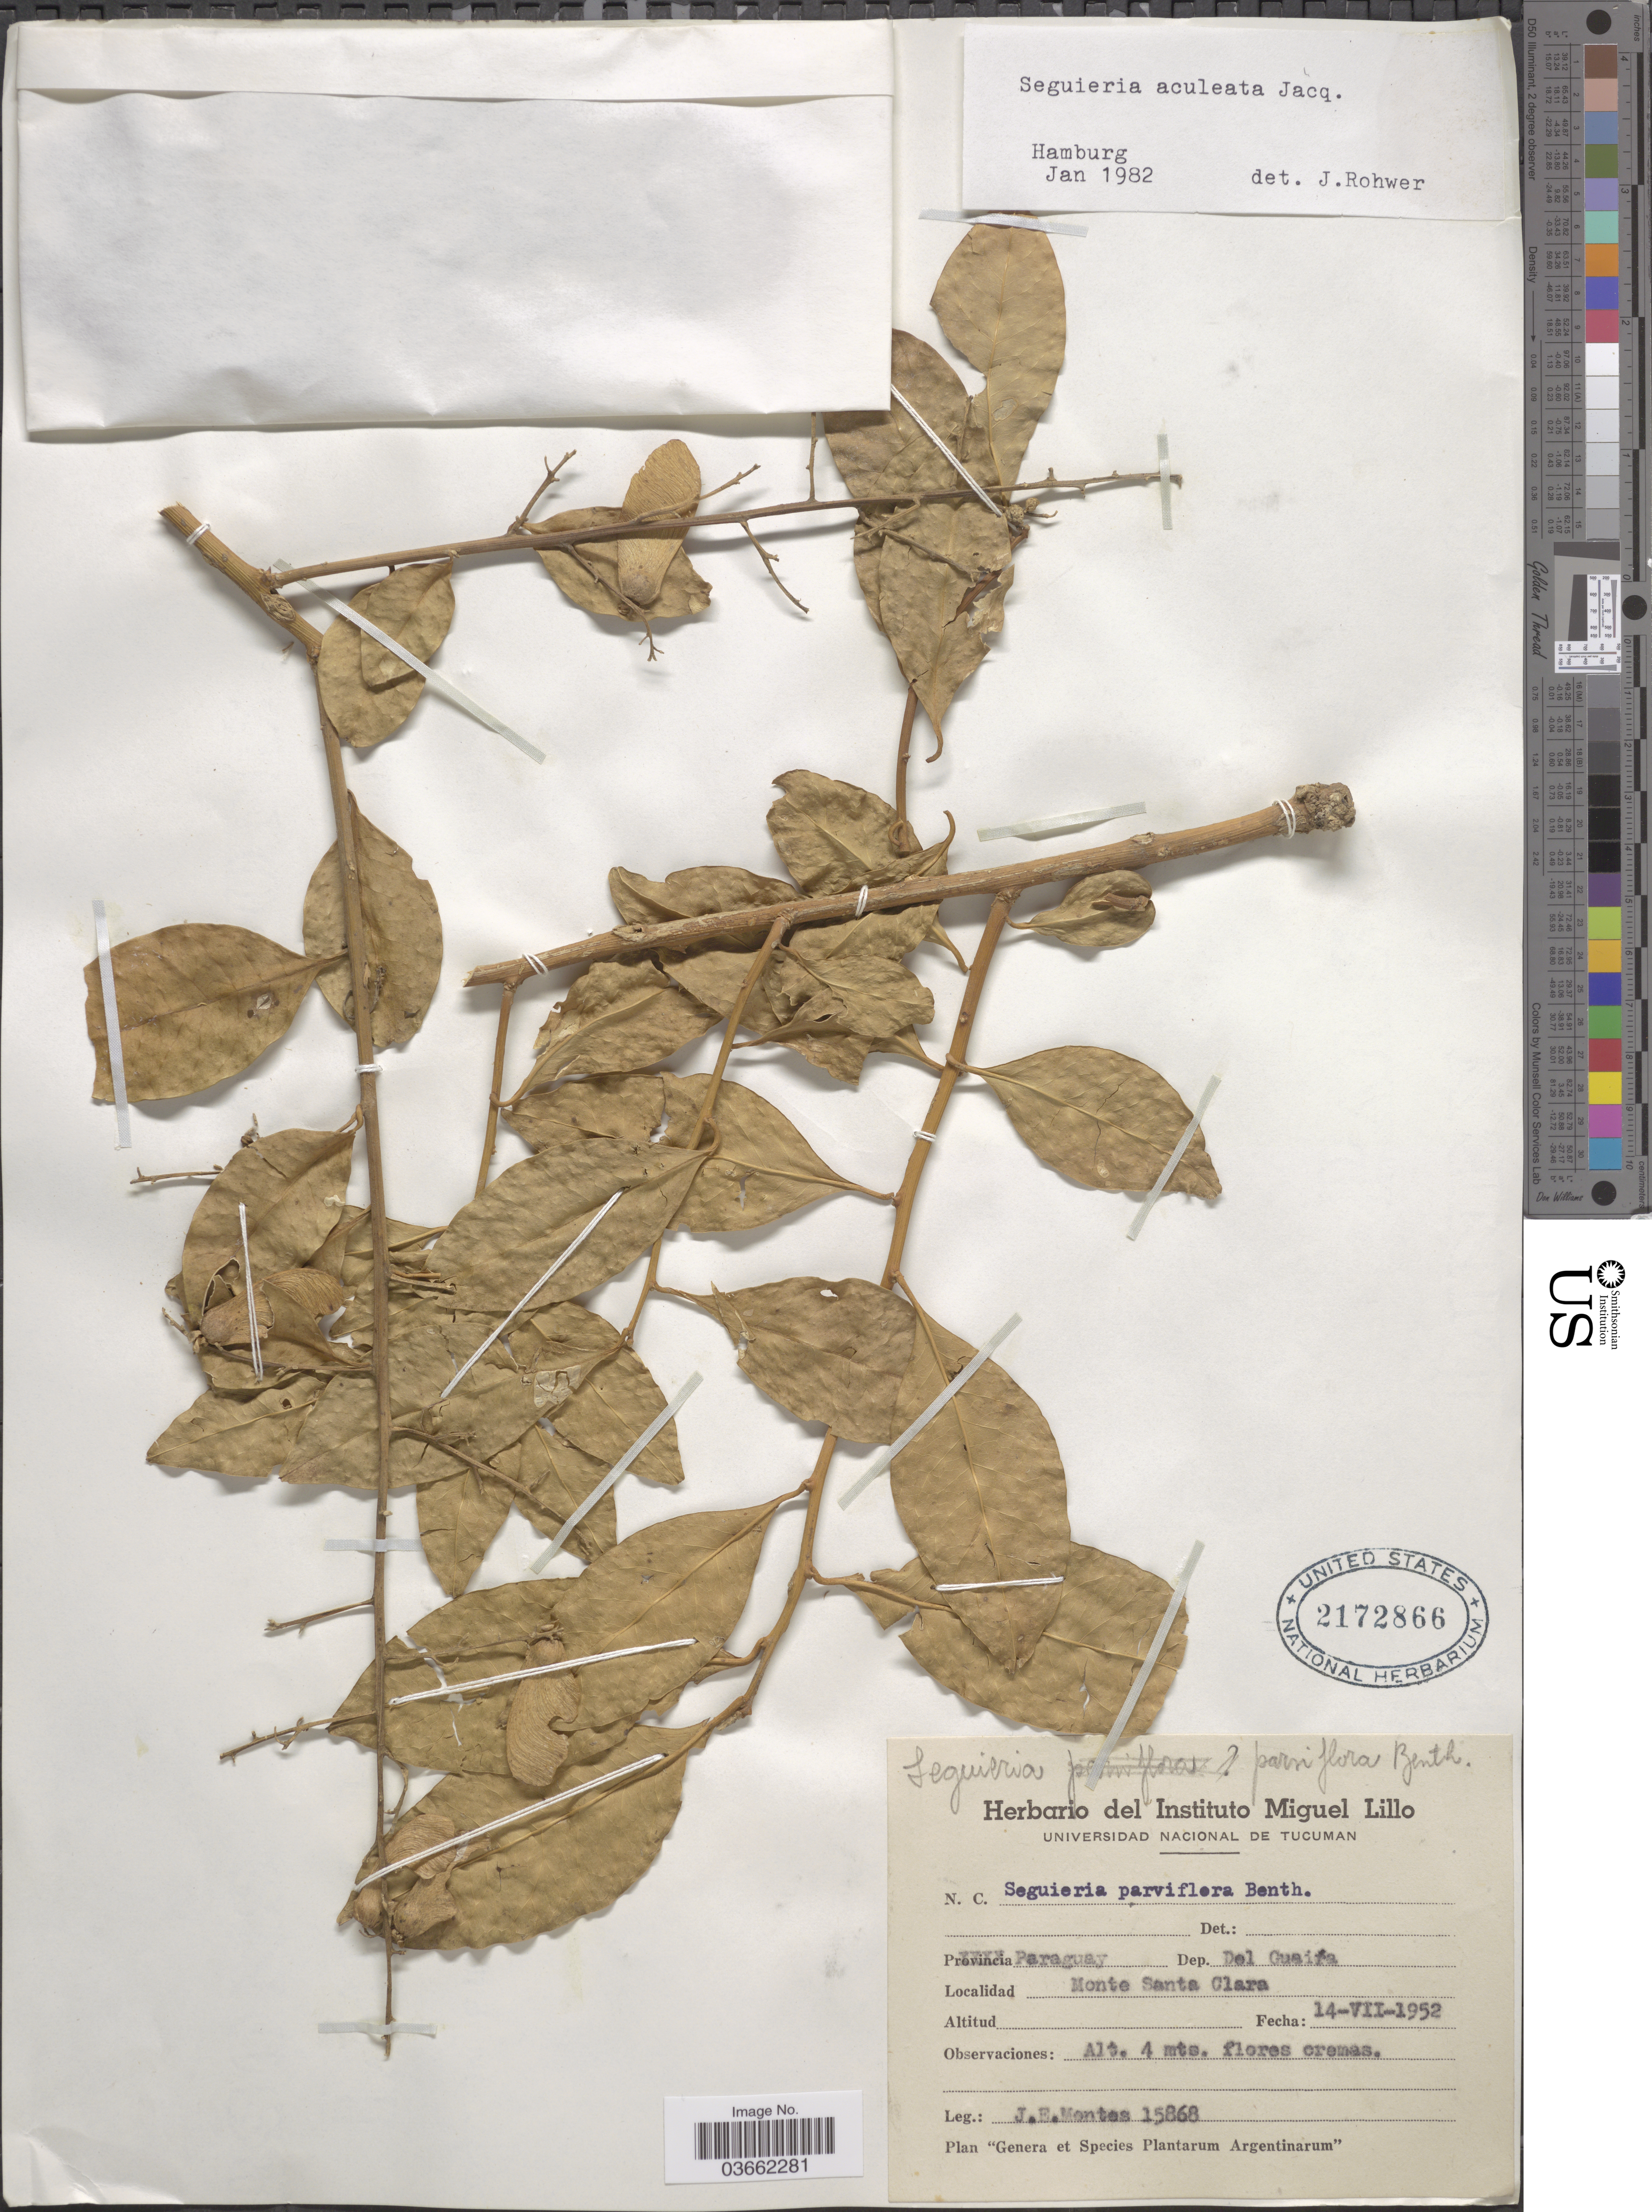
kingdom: Plantae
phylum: Tracheophyta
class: Magnoliopsida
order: Caryophyllales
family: Phytolaccaceae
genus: Seguieria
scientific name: Seguieria aculeata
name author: Jacq.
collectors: J. E. Montes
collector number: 15868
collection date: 1952-07-14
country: Paraguay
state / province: Guaira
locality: Dep. del Guaira. Monte Santa Clara.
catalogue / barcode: US 2172866